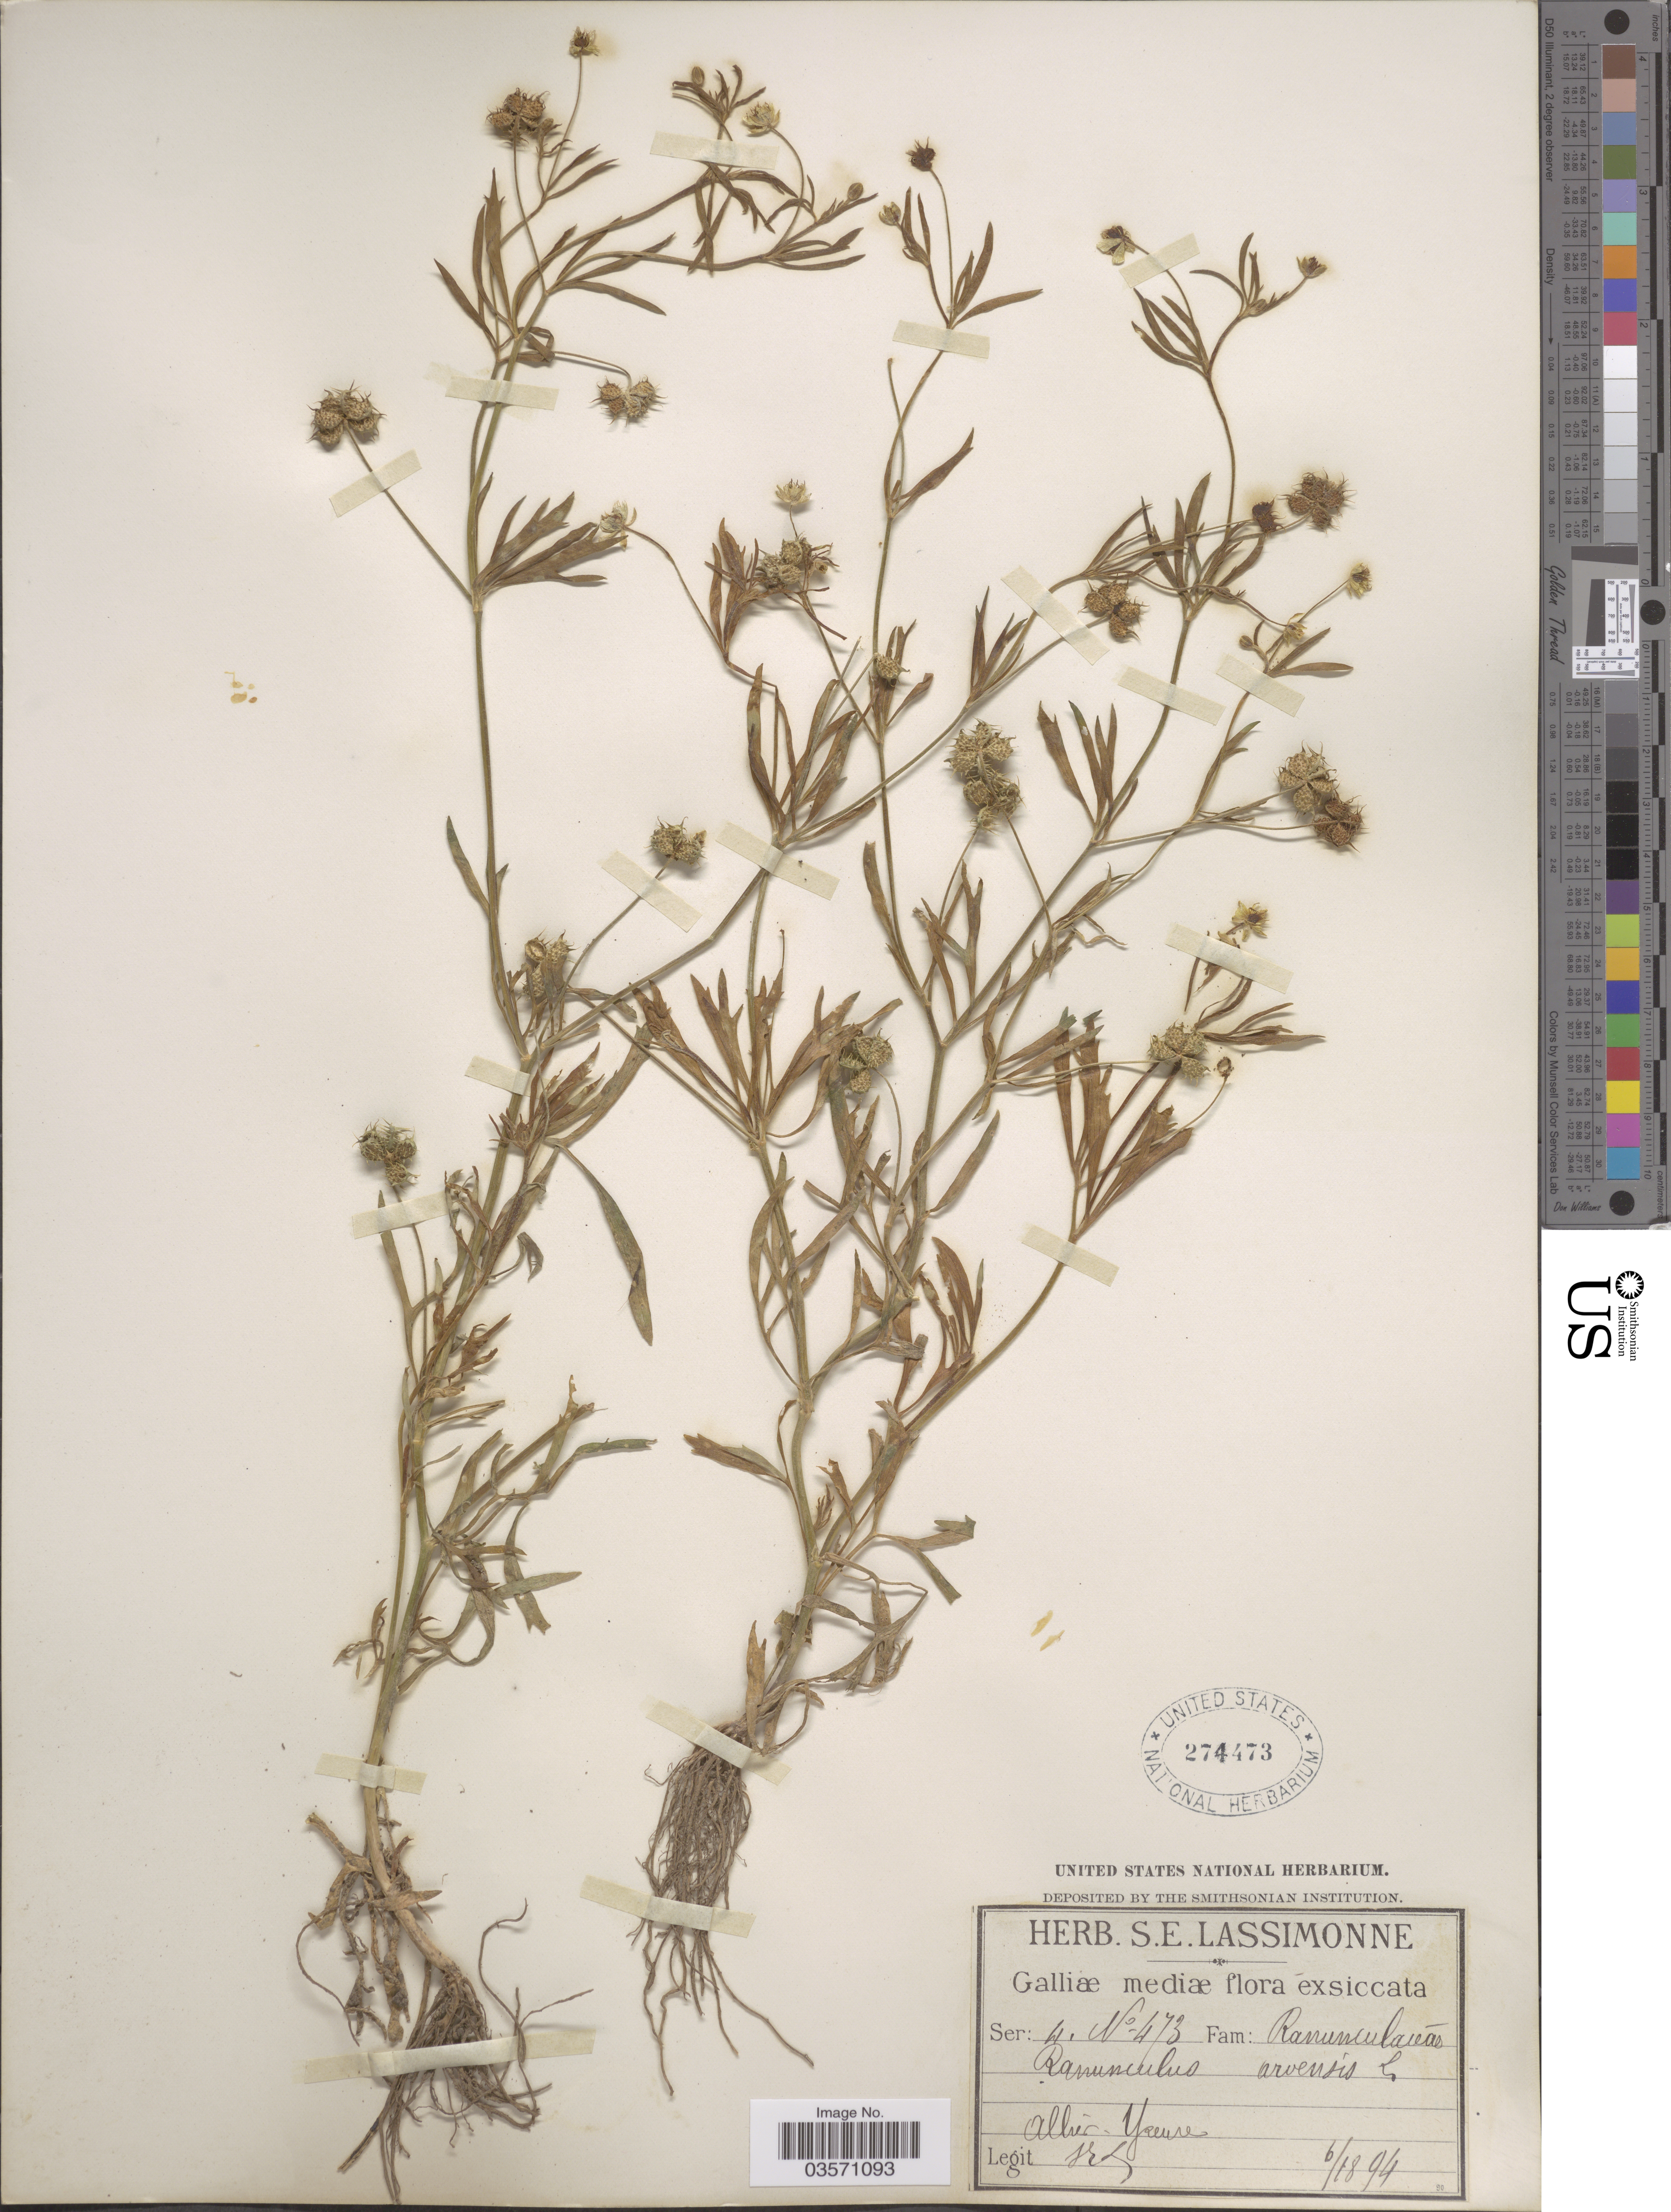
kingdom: Plantae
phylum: Tracheophyta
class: Magnoliopsida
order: Ranunculales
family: Ranunculaceae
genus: Ranunculus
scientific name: Ranunculus arvensis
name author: L.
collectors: S. Lassimonne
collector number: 473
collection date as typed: Transcribed d/m/y: 18/6/94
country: France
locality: Galliæ mediæ. Allier-Yseure.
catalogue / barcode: US 274473